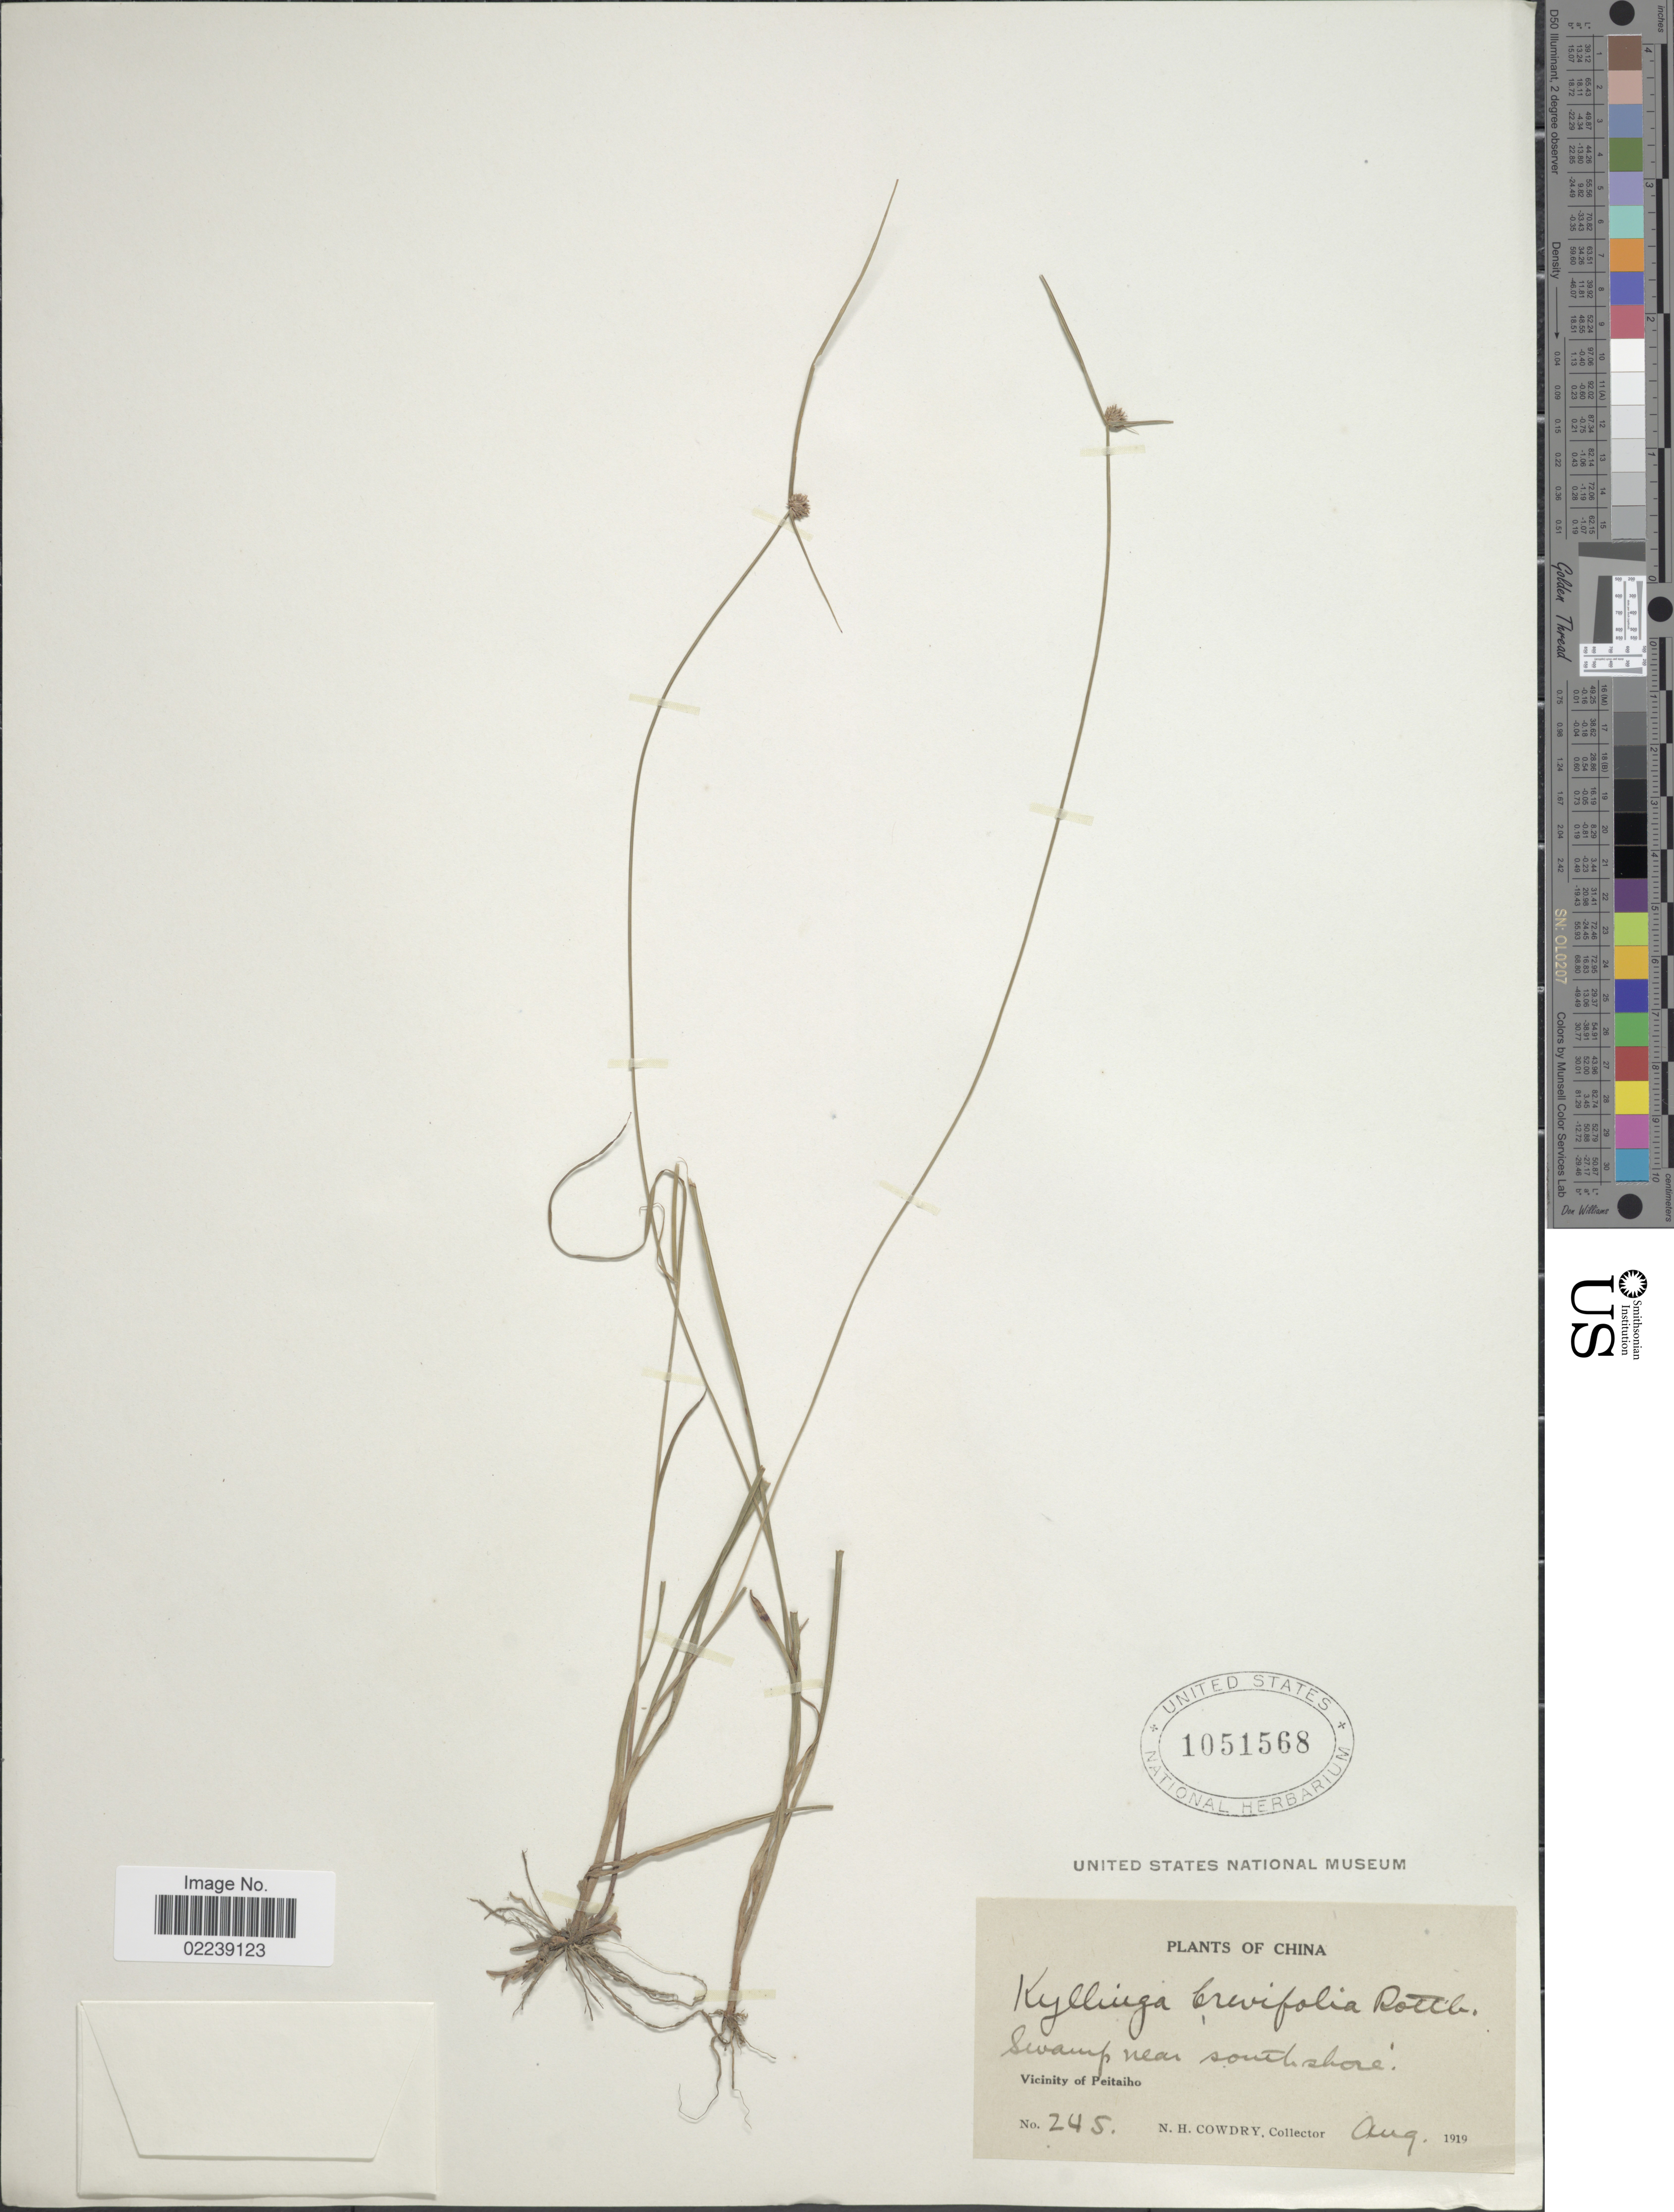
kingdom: Plantae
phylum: Tracheophyta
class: Liliopsida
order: Poales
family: Cyperaceae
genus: Cyperus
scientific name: Cyperus brevifolius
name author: (Rottb.) Hassk.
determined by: Strong, M. T., (US), Smithsonian Institution - National Museum of Natural History (UNITED STATES)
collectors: N. H. Cowdry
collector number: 245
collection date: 1919-08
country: China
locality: Swamp near southshore. Vicinity of Peitaiho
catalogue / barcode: US 1051568